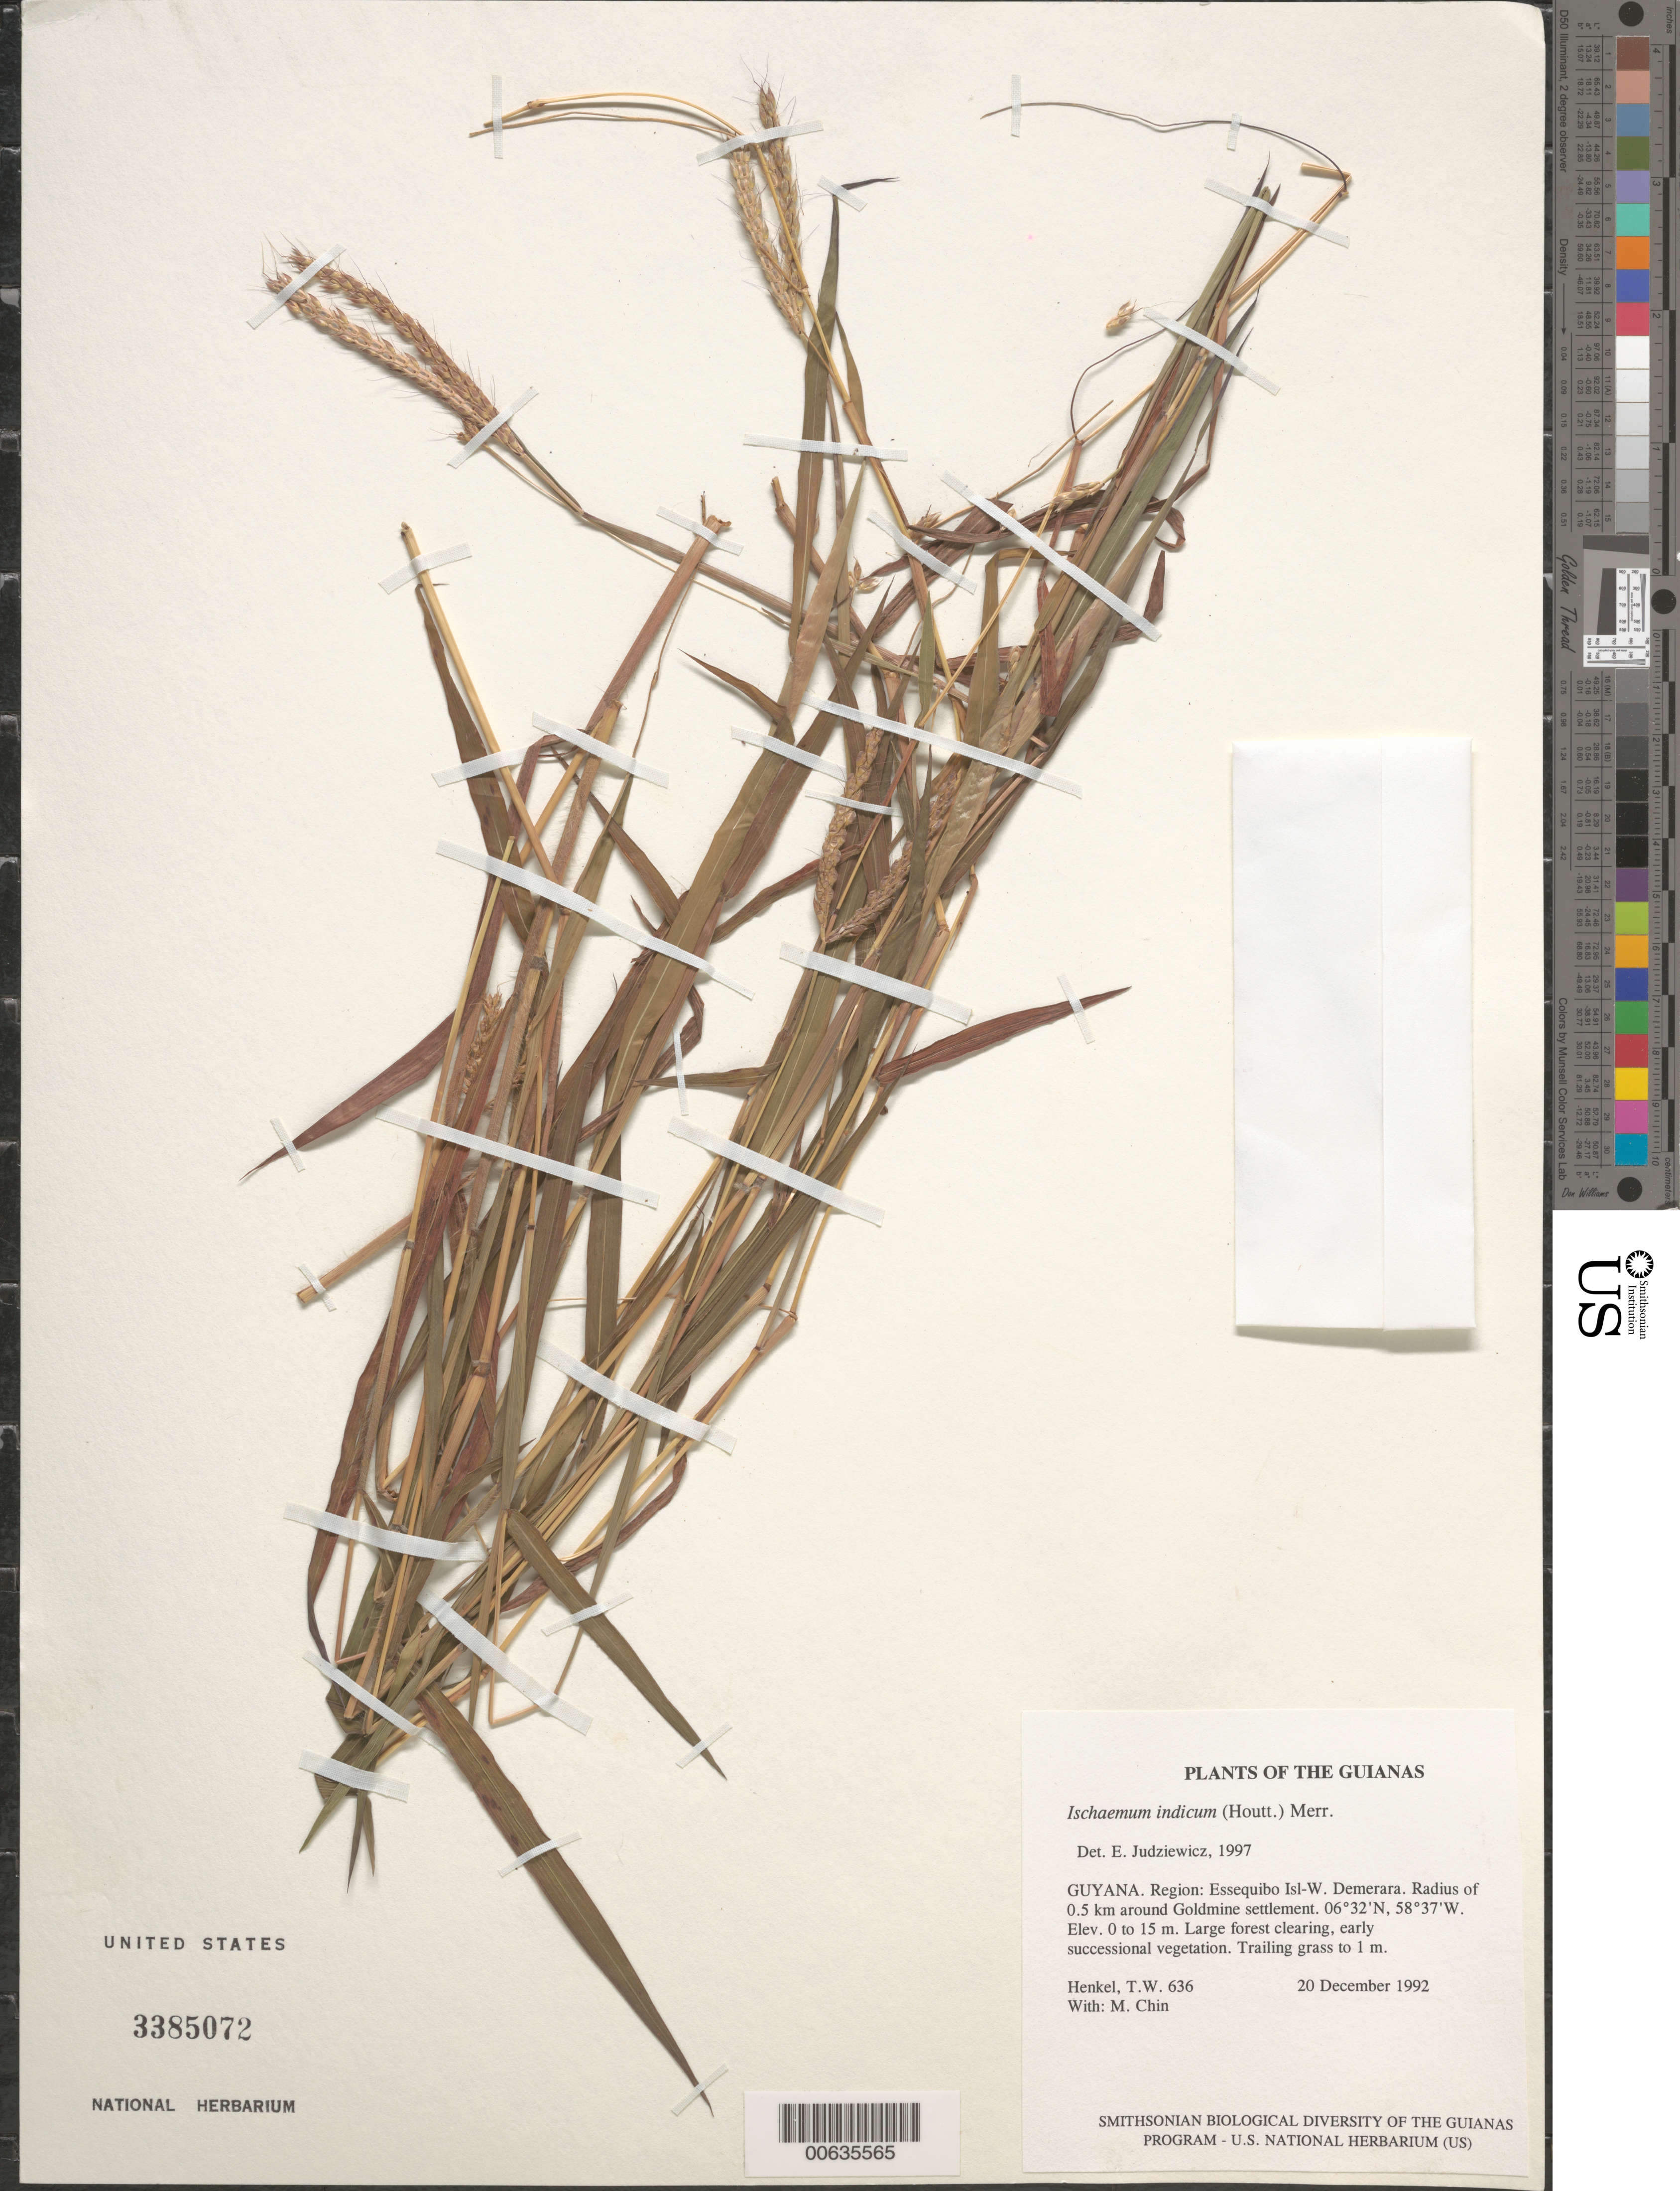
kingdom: Plantae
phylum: Tracheophyta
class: Liliopsida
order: Poales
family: Poaceae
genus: Ischaemum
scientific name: Ischaemum ciliare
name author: Retz.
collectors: T. Henkel & M. Chin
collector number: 636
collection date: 1992-12-20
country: Guyana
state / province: Essequibo Isl-W. Demerara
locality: The Guianas. Region: Essequibo Isl-W. Demerara. Radius of 0.5 km around Goldmine settlement.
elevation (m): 0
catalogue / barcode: US 3385072